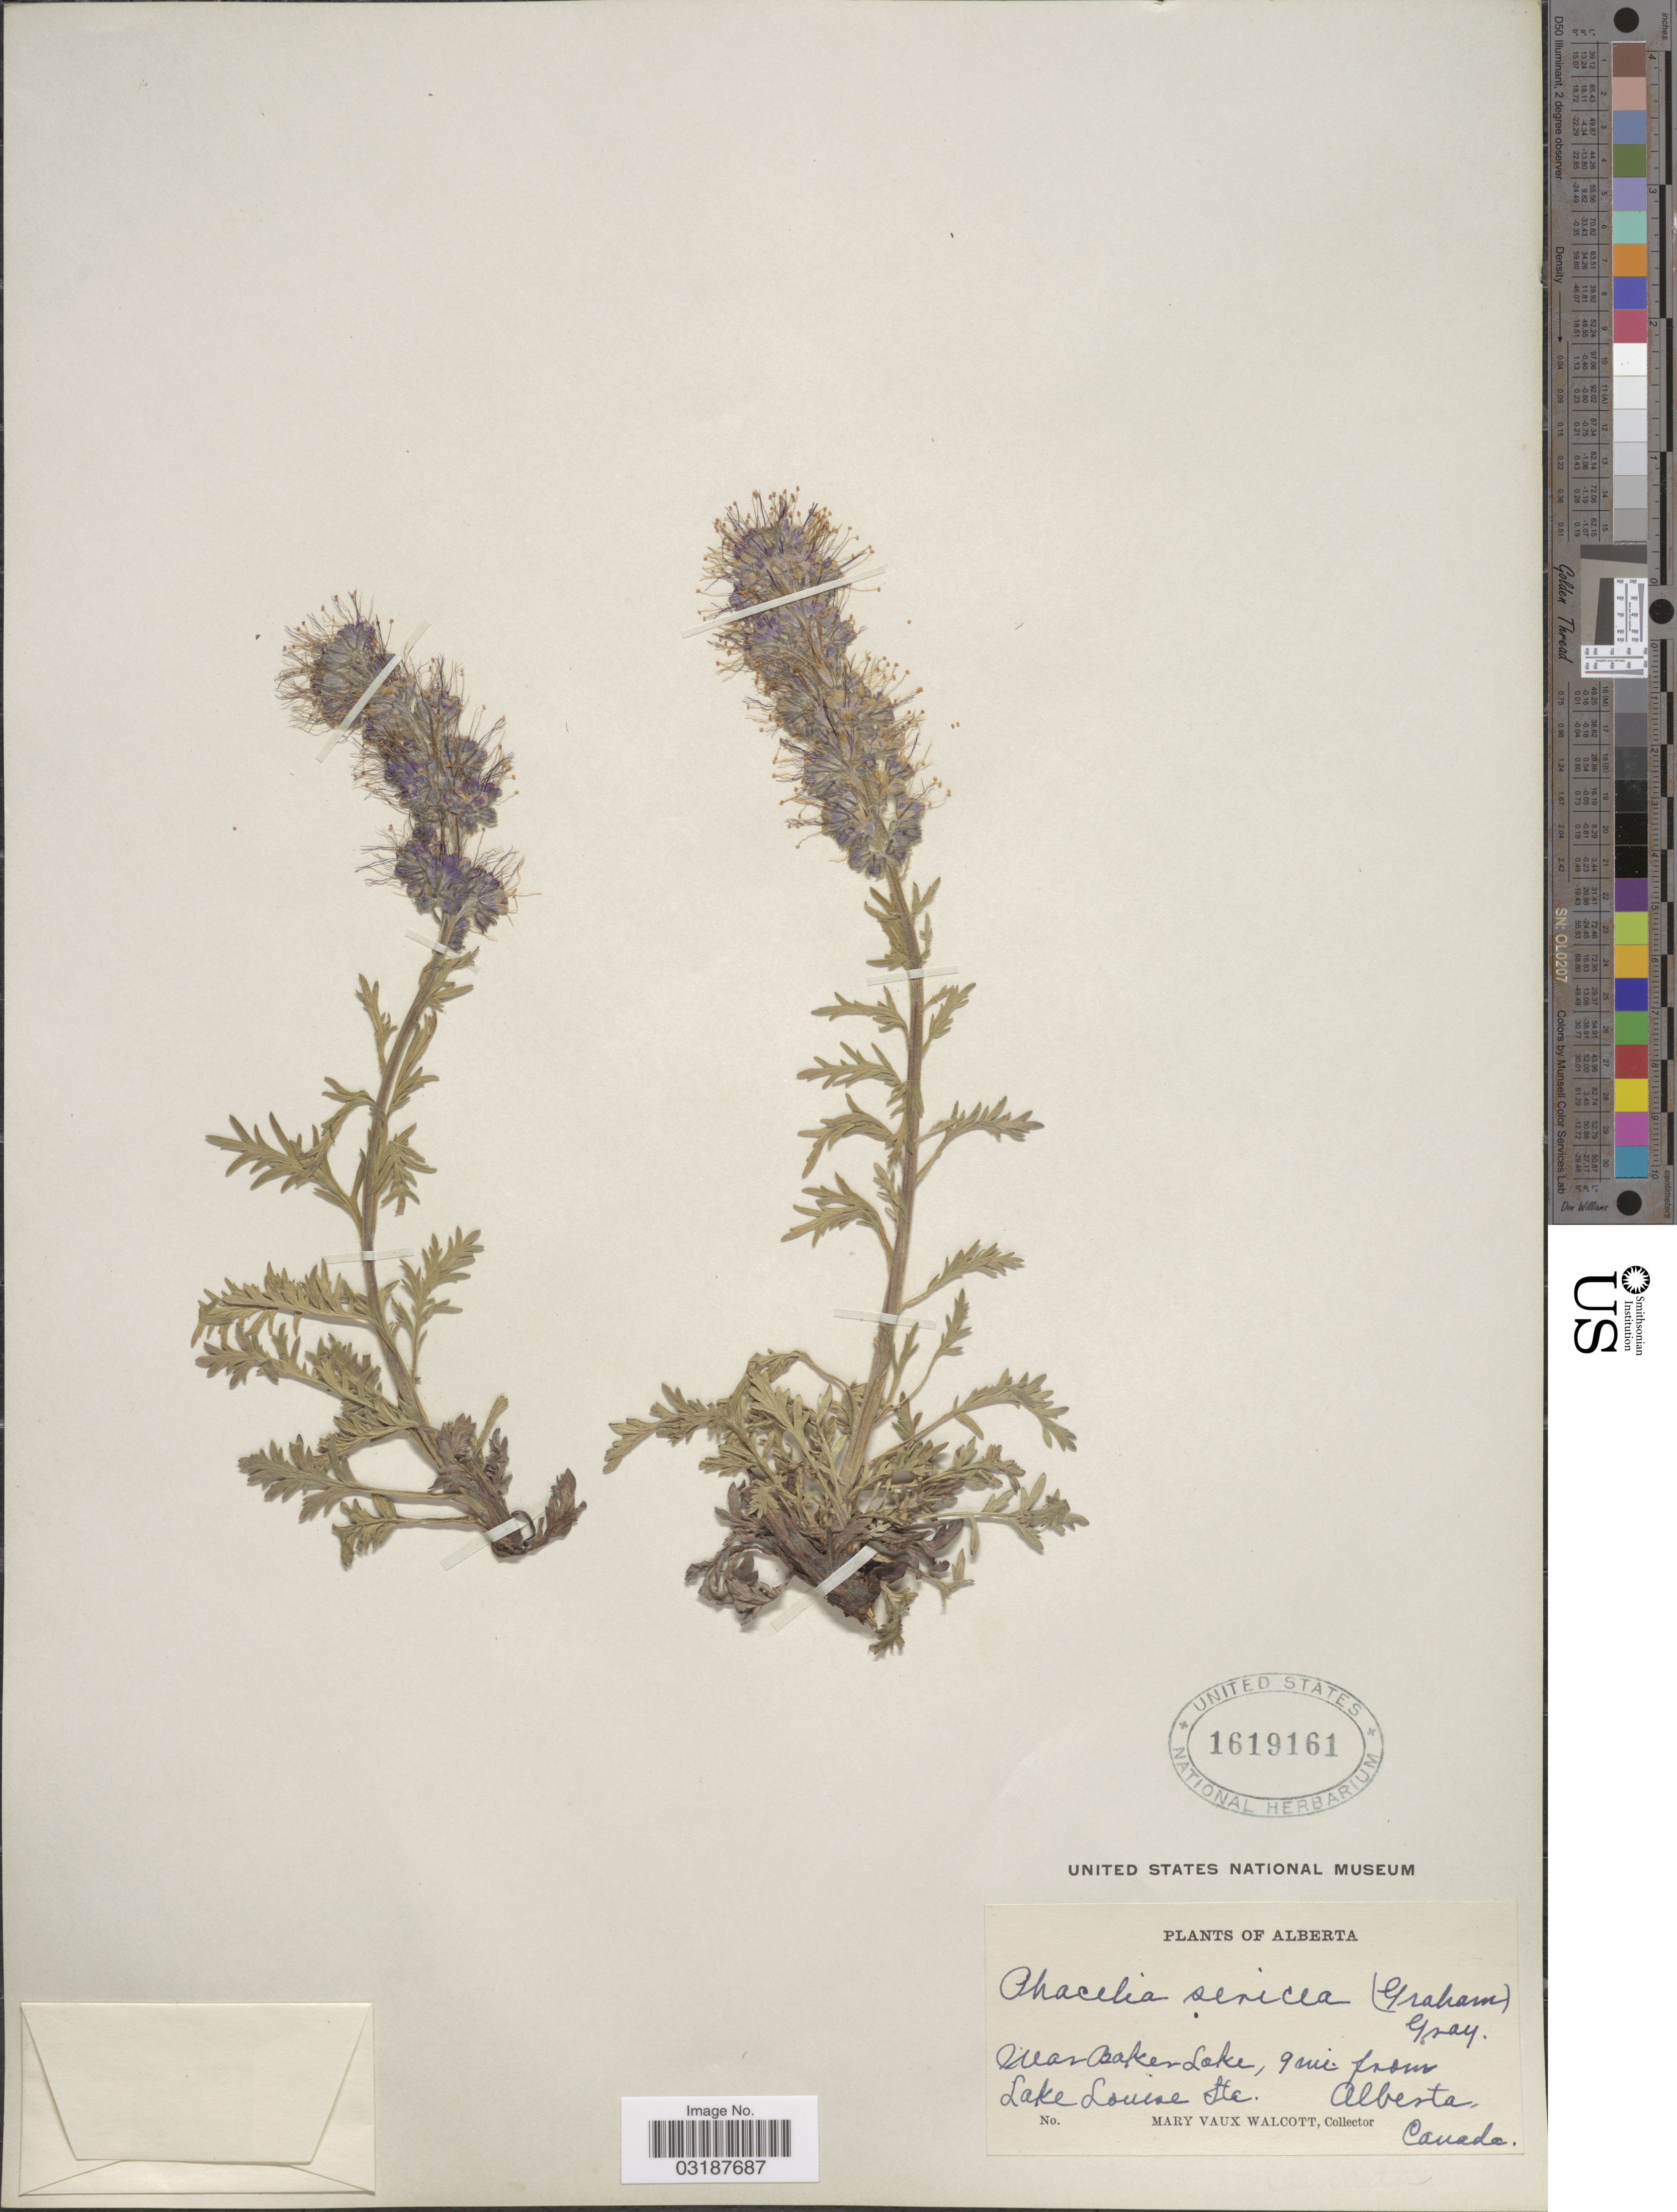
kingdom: Plantae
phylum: Tracheophyta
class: Magnoliopsida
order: Boraginales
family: Hydrophyllaceae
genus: Phacelia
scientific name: Phacelia sericea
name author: (Graham) A. Gray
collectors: M. Walcott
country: Canada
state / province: Alberta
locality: Near Baker Lake, 9mi. from Lake Louise Sta., Alberta.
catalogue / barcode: US 1619161